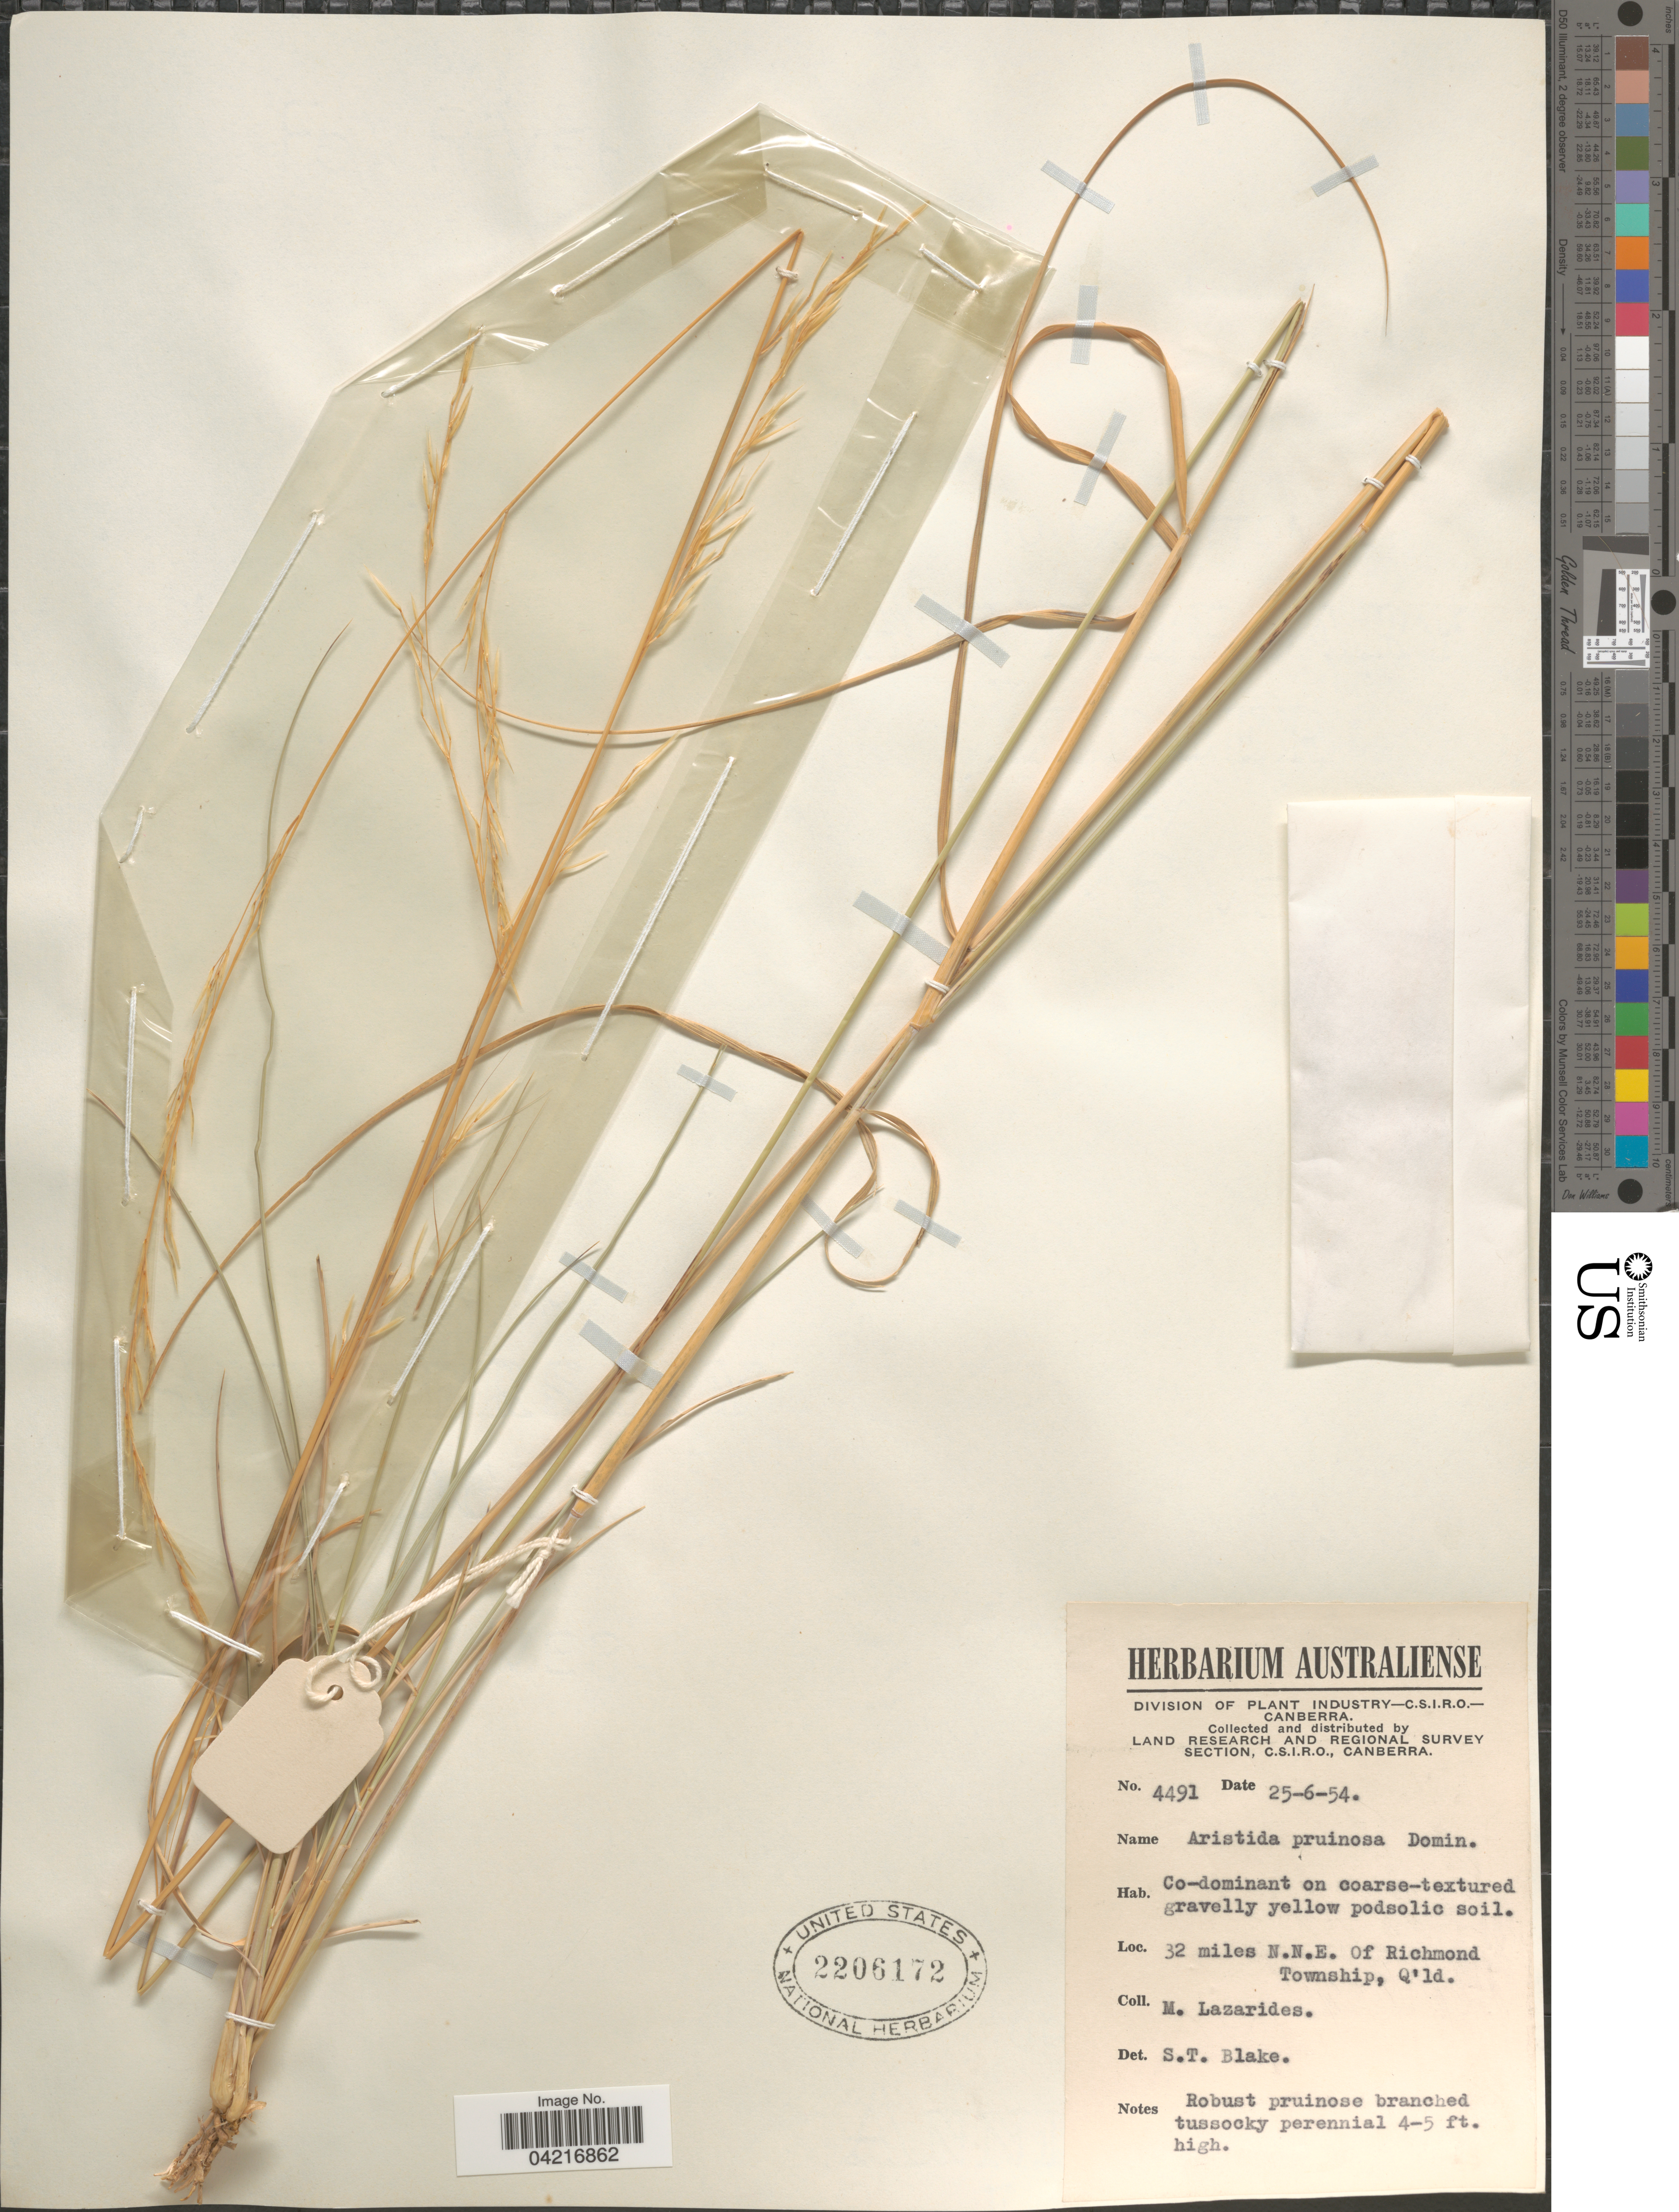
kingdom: Plantae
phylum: Tracheophyta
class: Liliopsida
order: Poales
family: Poaceae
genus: Aristida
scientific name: Aristida pruinosa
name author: Domin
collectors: M. Lazarides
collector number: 4491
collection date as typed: Transcribed d/m/y: 25/6/54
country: Australia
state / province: Queensland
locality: Land Research and Regional Survey Section, C.S.I.R.O. 32 miles N.N.E. of Richmond Township.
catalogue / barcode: US 2206172